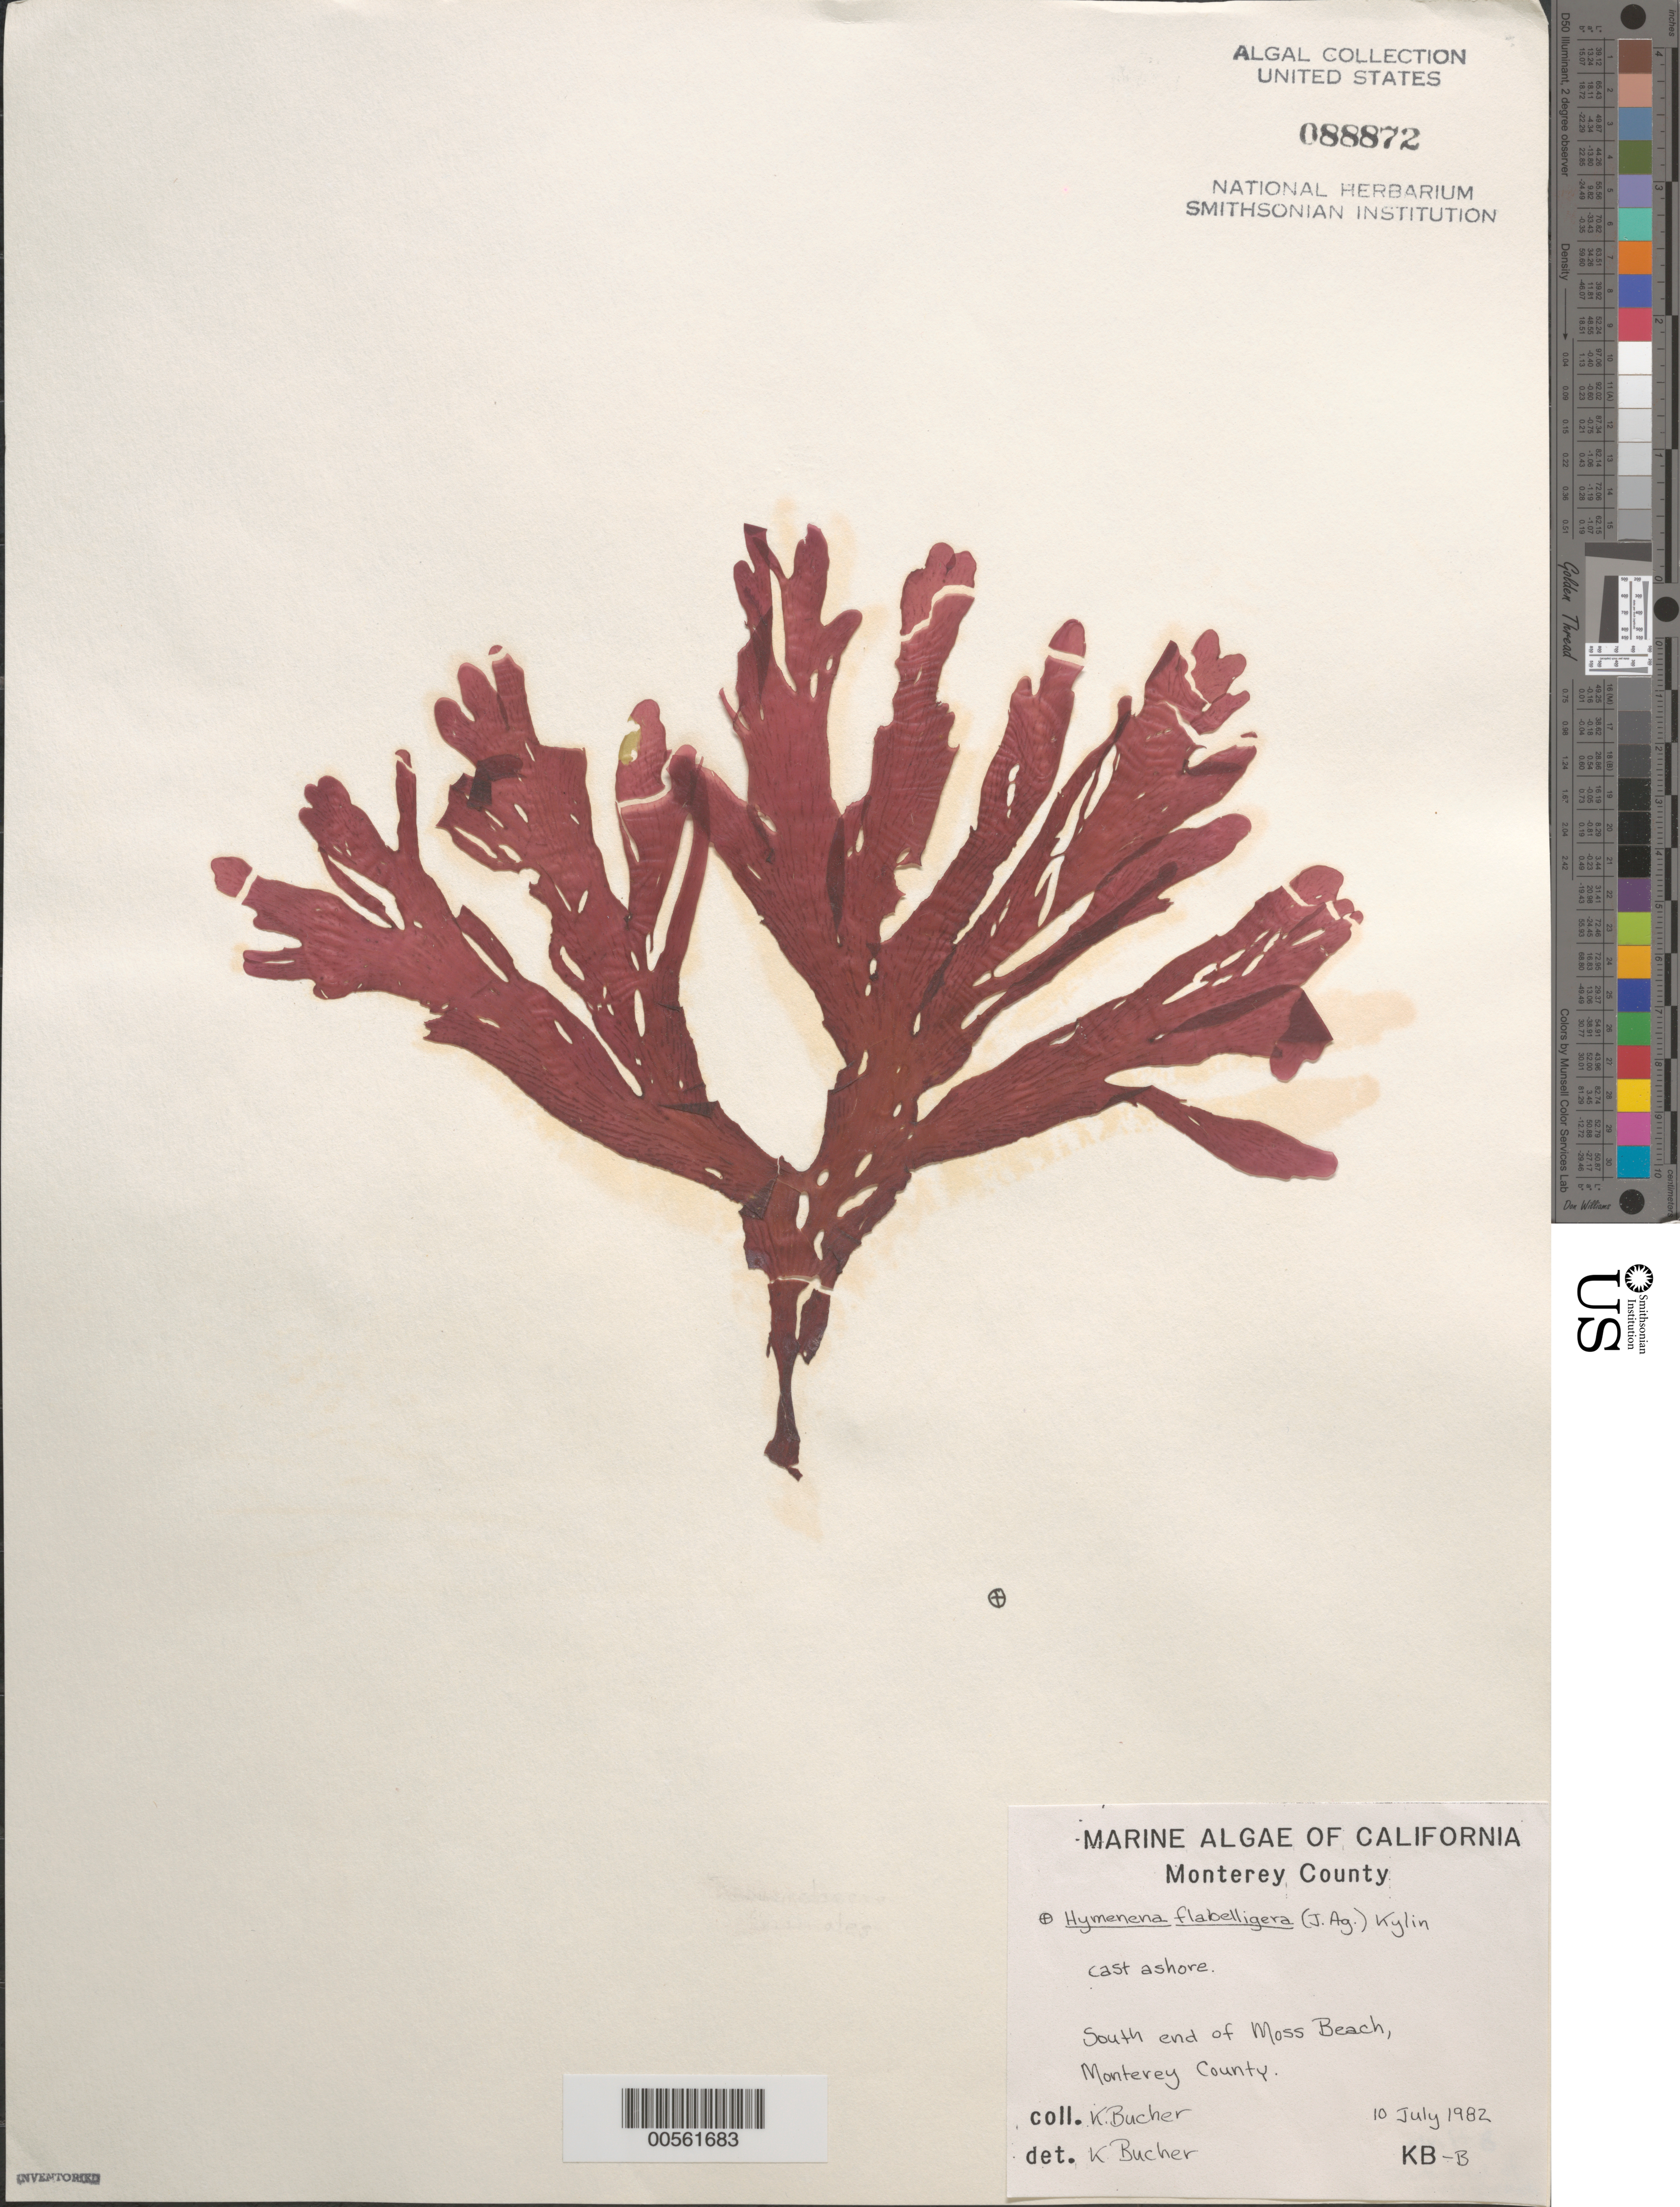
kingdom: Plantae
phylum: Rhodophyta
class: Florideophyceae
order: Ceramiales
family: Delesseriaceae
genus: Hymenena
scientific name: Hymenena flabelligera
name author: (J. Agardh) Kylin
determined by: Bucher, Katina E.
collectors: K. E. Bucher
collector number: KB-b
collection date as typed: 10 Jul 1982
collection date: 1982-07-10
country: United States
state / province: California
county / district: Monterey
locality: Moss Beach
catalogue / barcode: US 88872